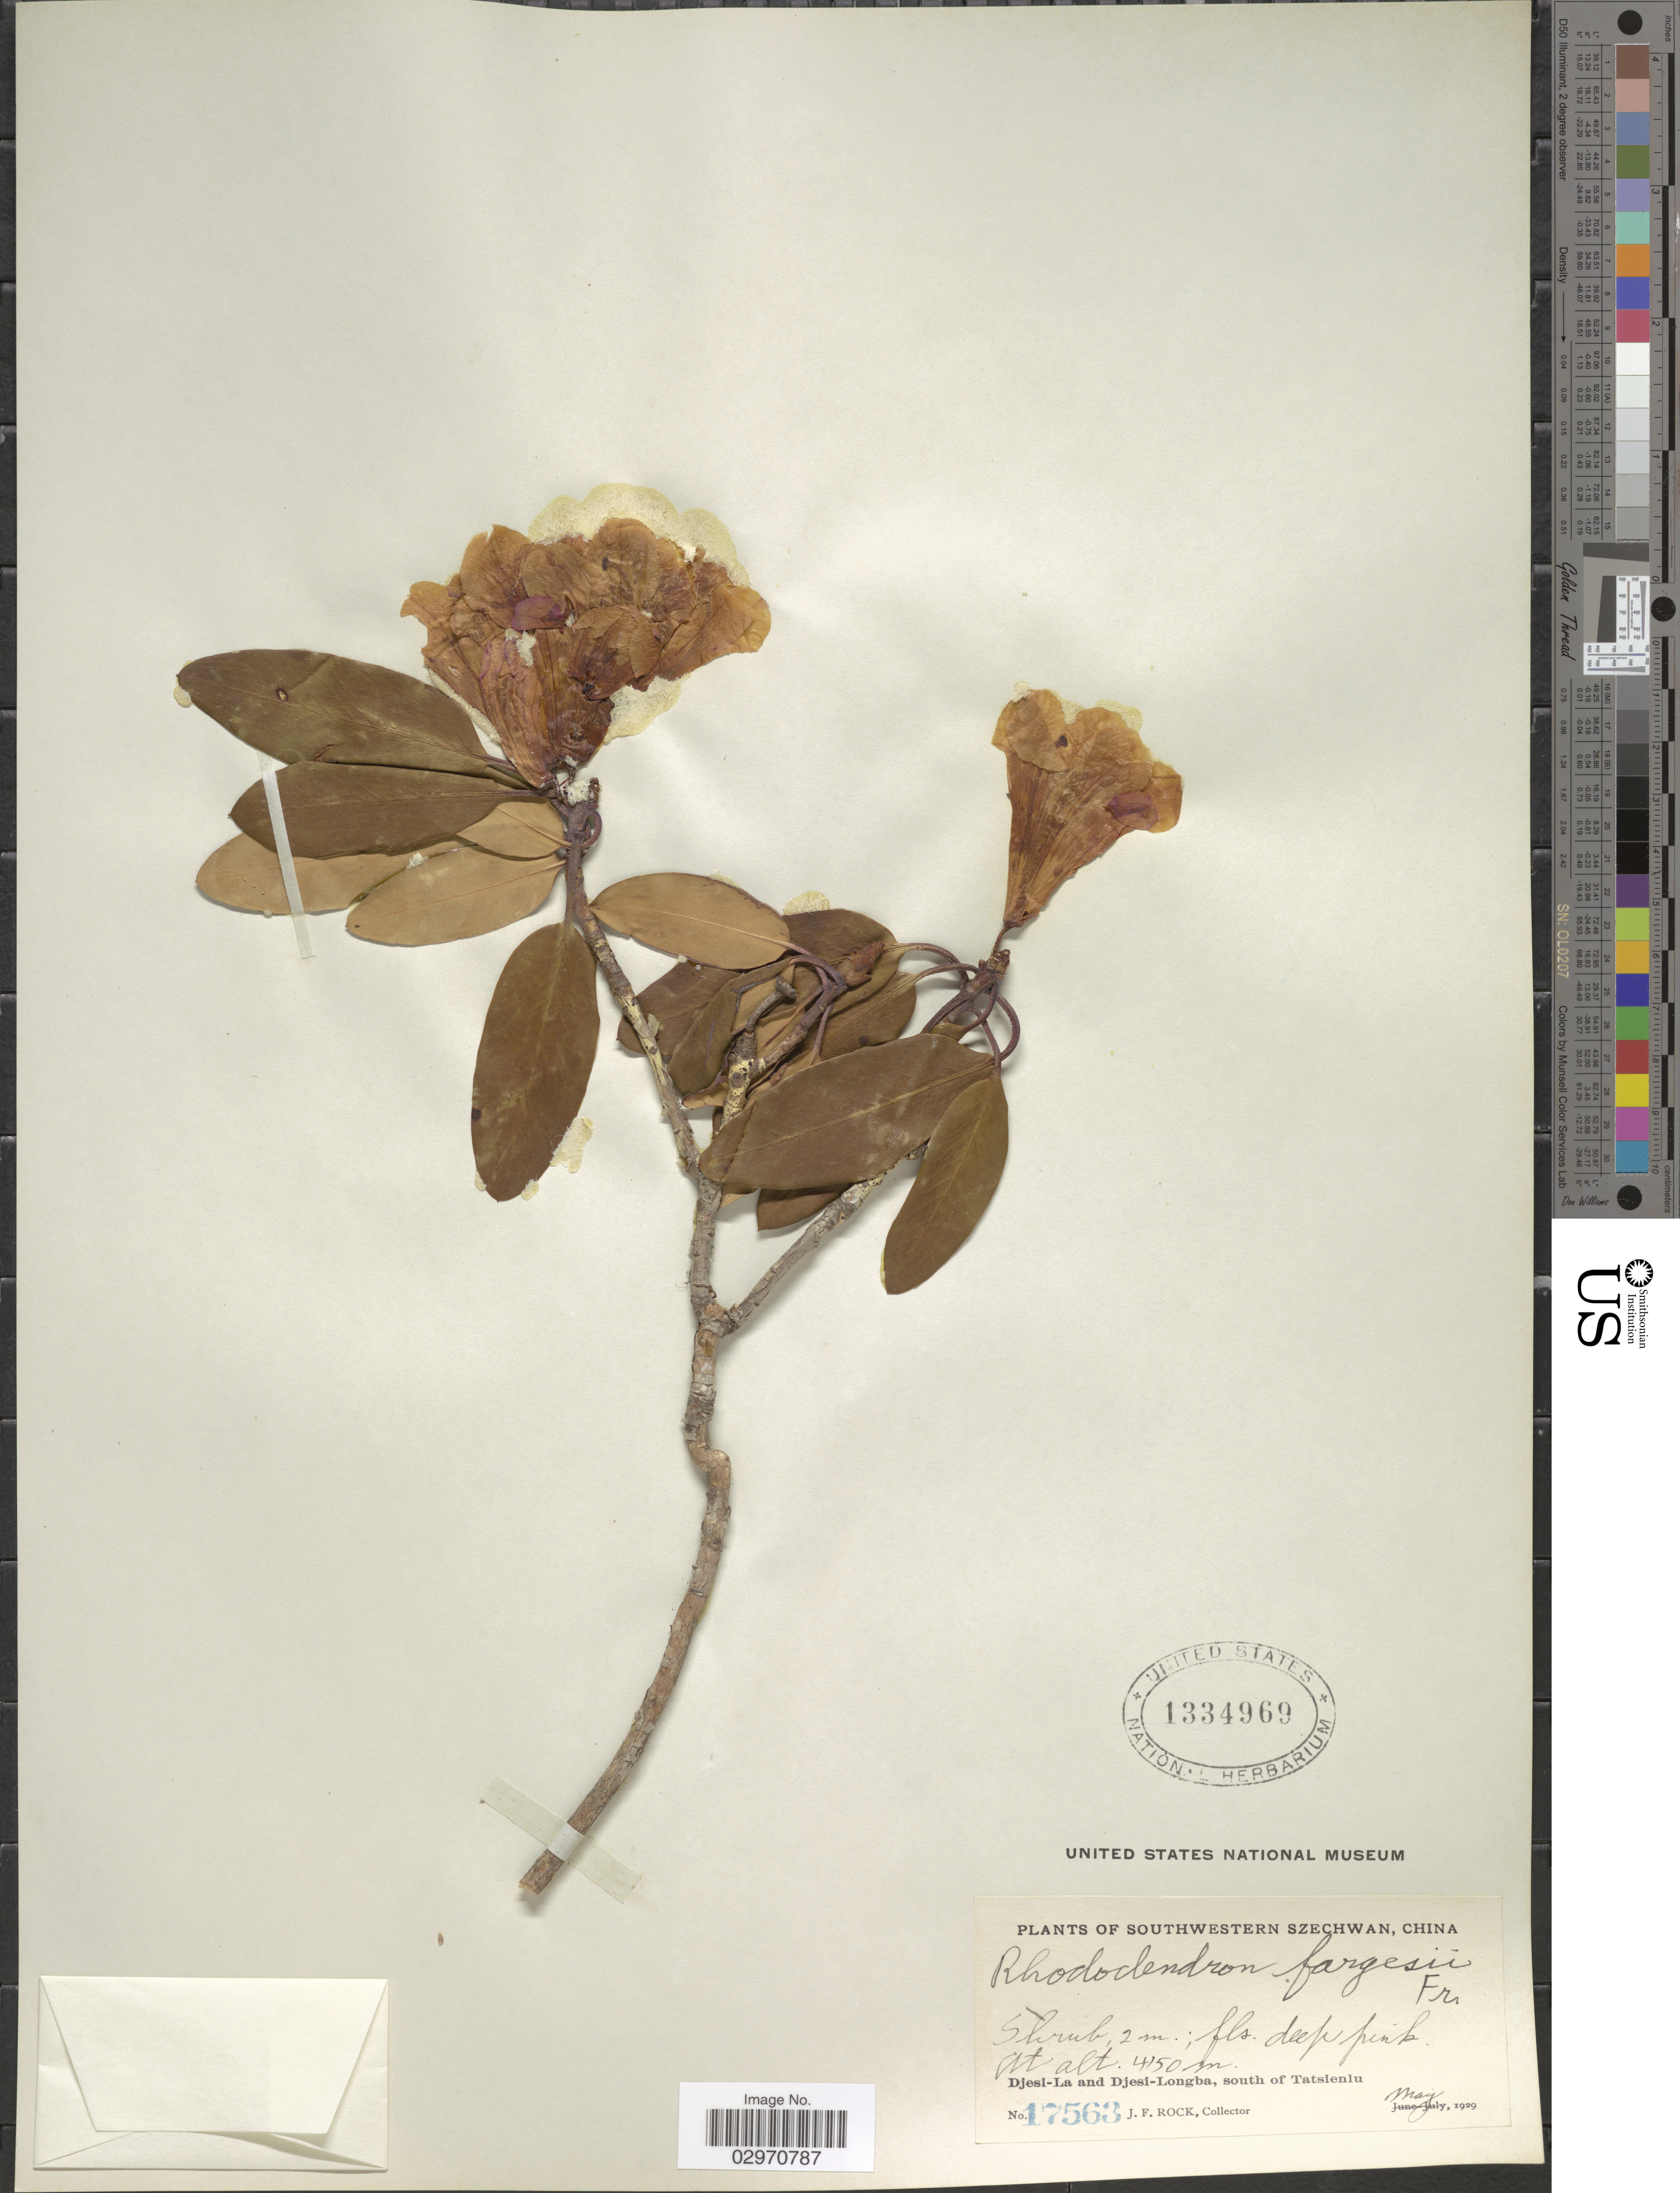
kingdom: Plantae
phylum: Tracheophyta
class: Magnoliopsida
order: Ericales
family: Ericaceae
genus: Rhododendron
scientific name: Rhododendron fargesii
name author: Franch.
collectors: J. Rock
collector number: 17563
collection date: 1929-05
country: China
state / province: Sichuan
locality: Southwestern Szechwan, Djesi-La and Djesi-Longba, south of Tatsienlu.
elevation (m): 4150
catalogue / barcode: US 1334969